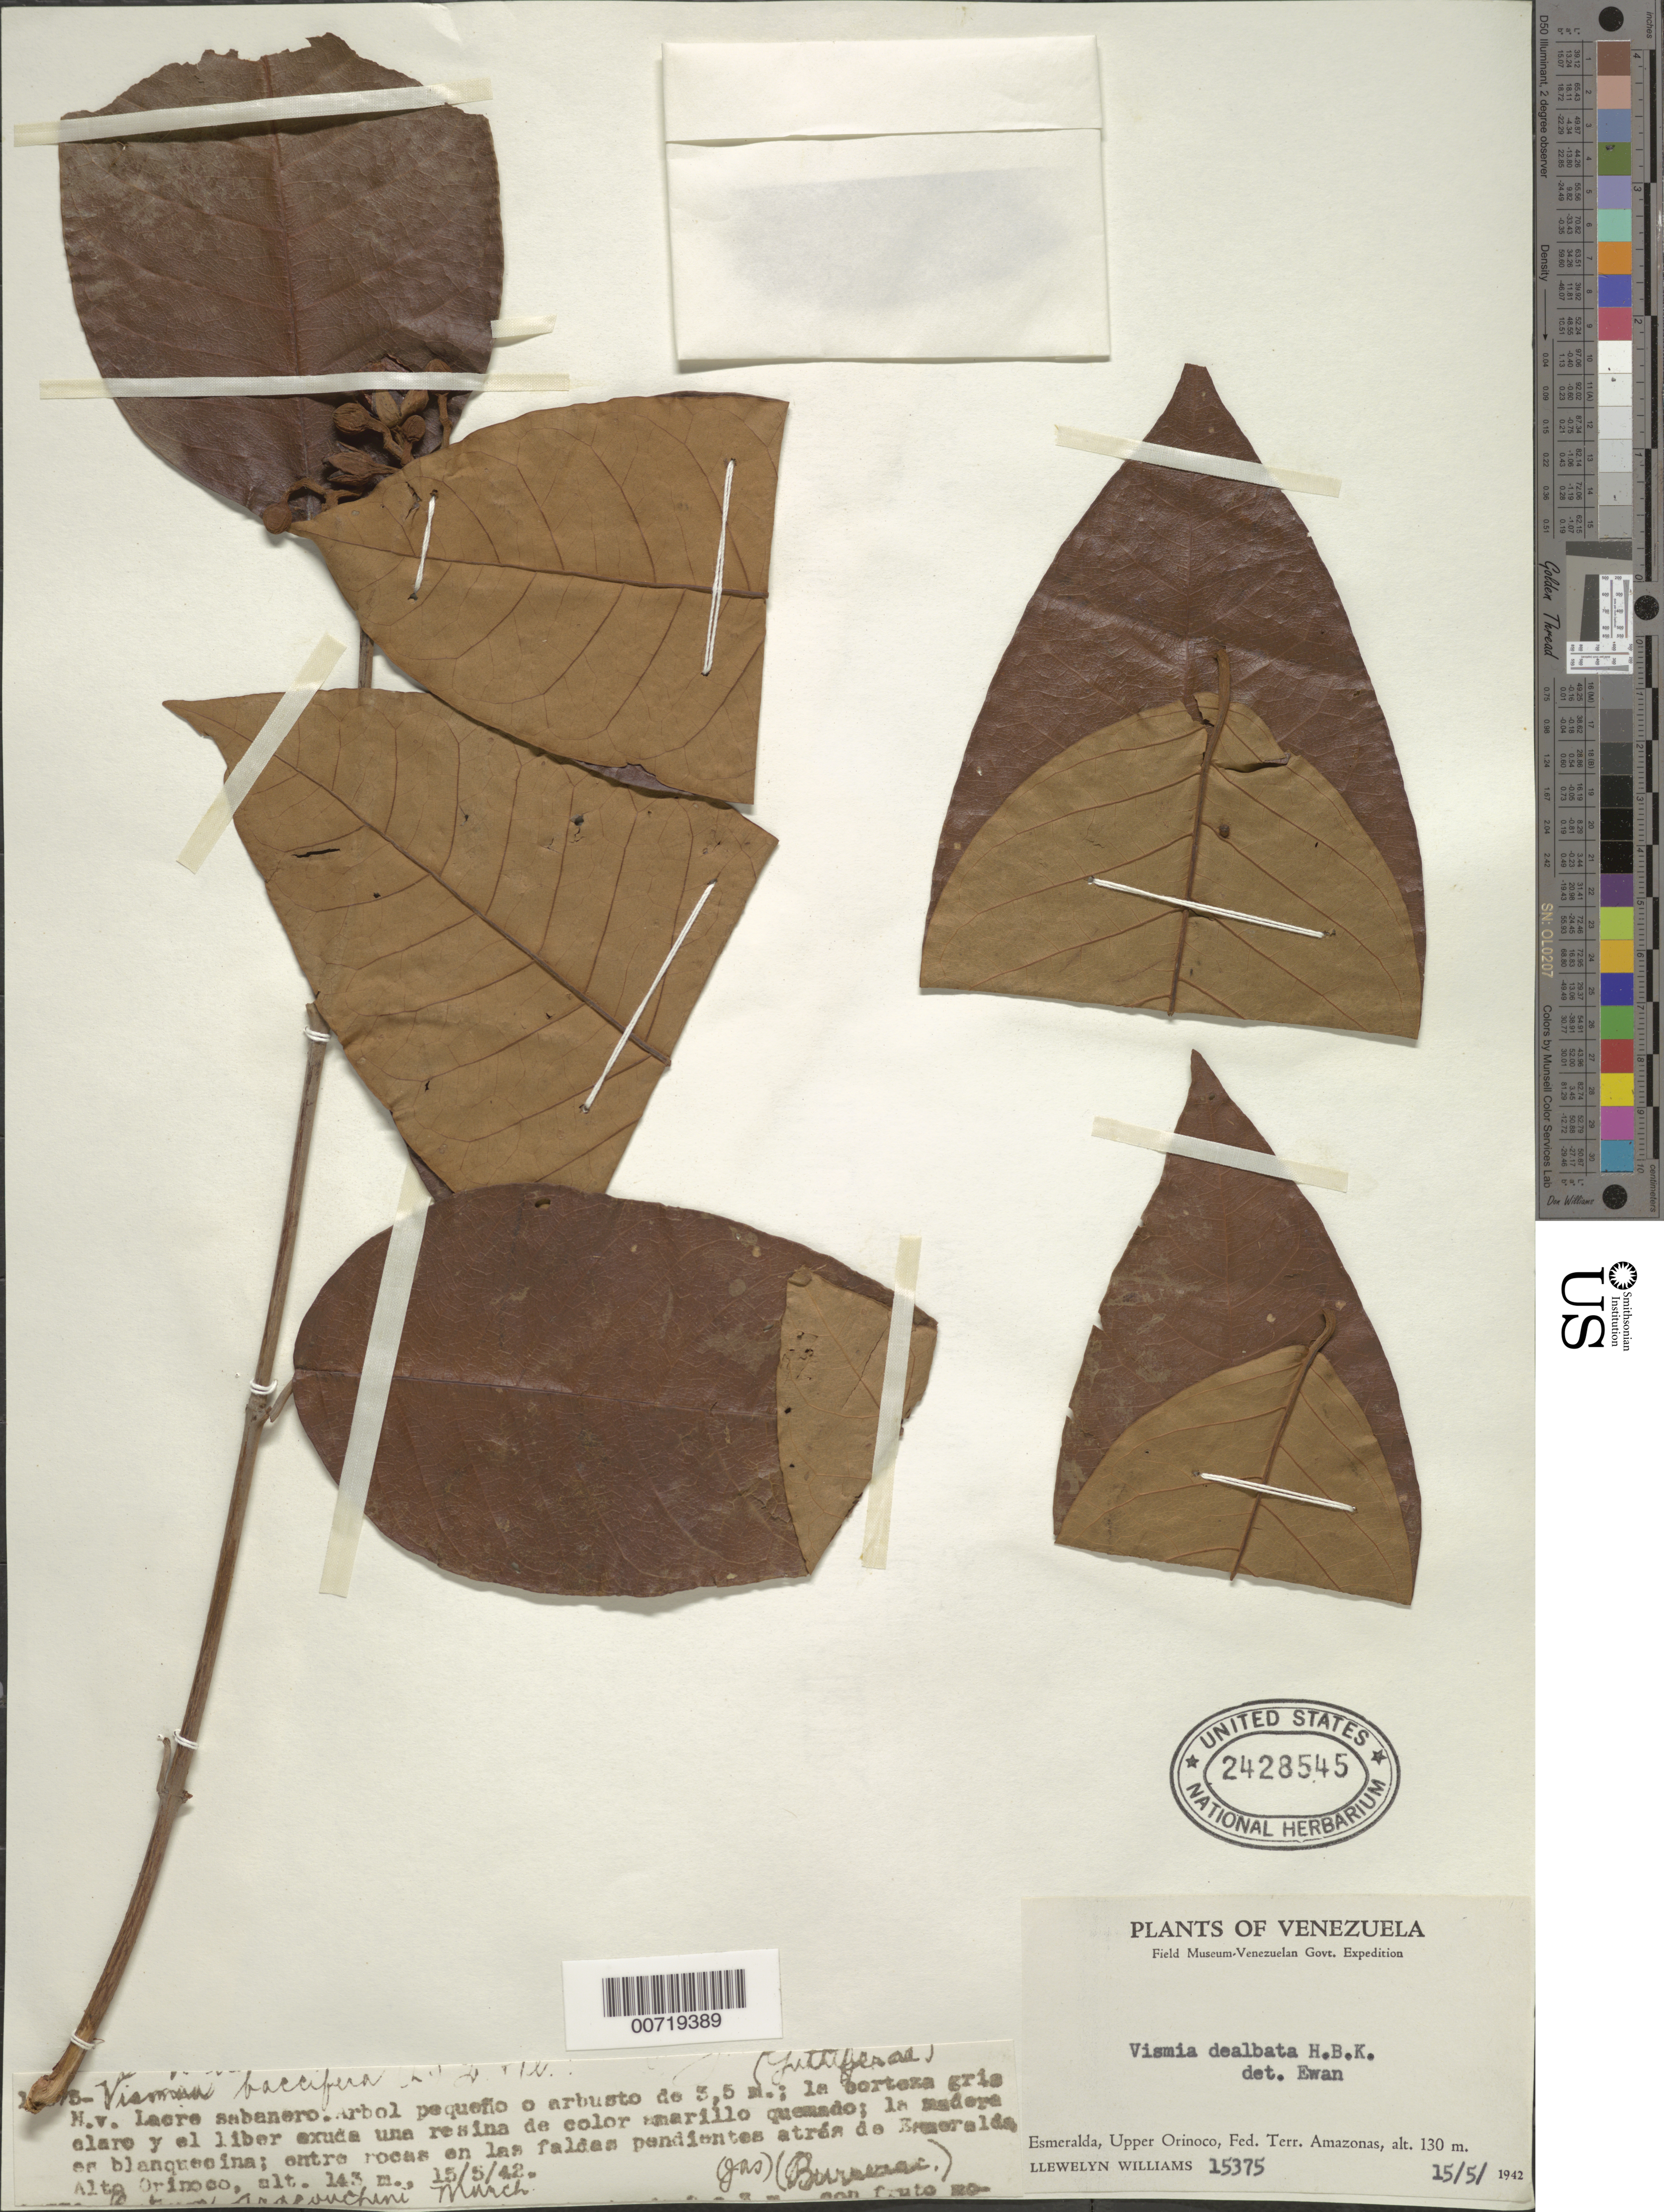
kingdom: Plantae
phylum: Tracheophyta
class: Magnoliopsida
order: Malpighiales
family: Hypericaceae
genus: Vismia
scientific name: Vismia japurensis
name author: Reichardt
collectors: Ll. Williams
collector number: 15375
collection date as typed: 15-May-42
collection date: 1942-05-15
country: Venezuela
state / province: Amazonas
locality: Esmeralda, Alto Orinoco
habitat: Entre rocas en las faldas pendientes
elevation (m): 130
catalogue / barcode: US 2428545